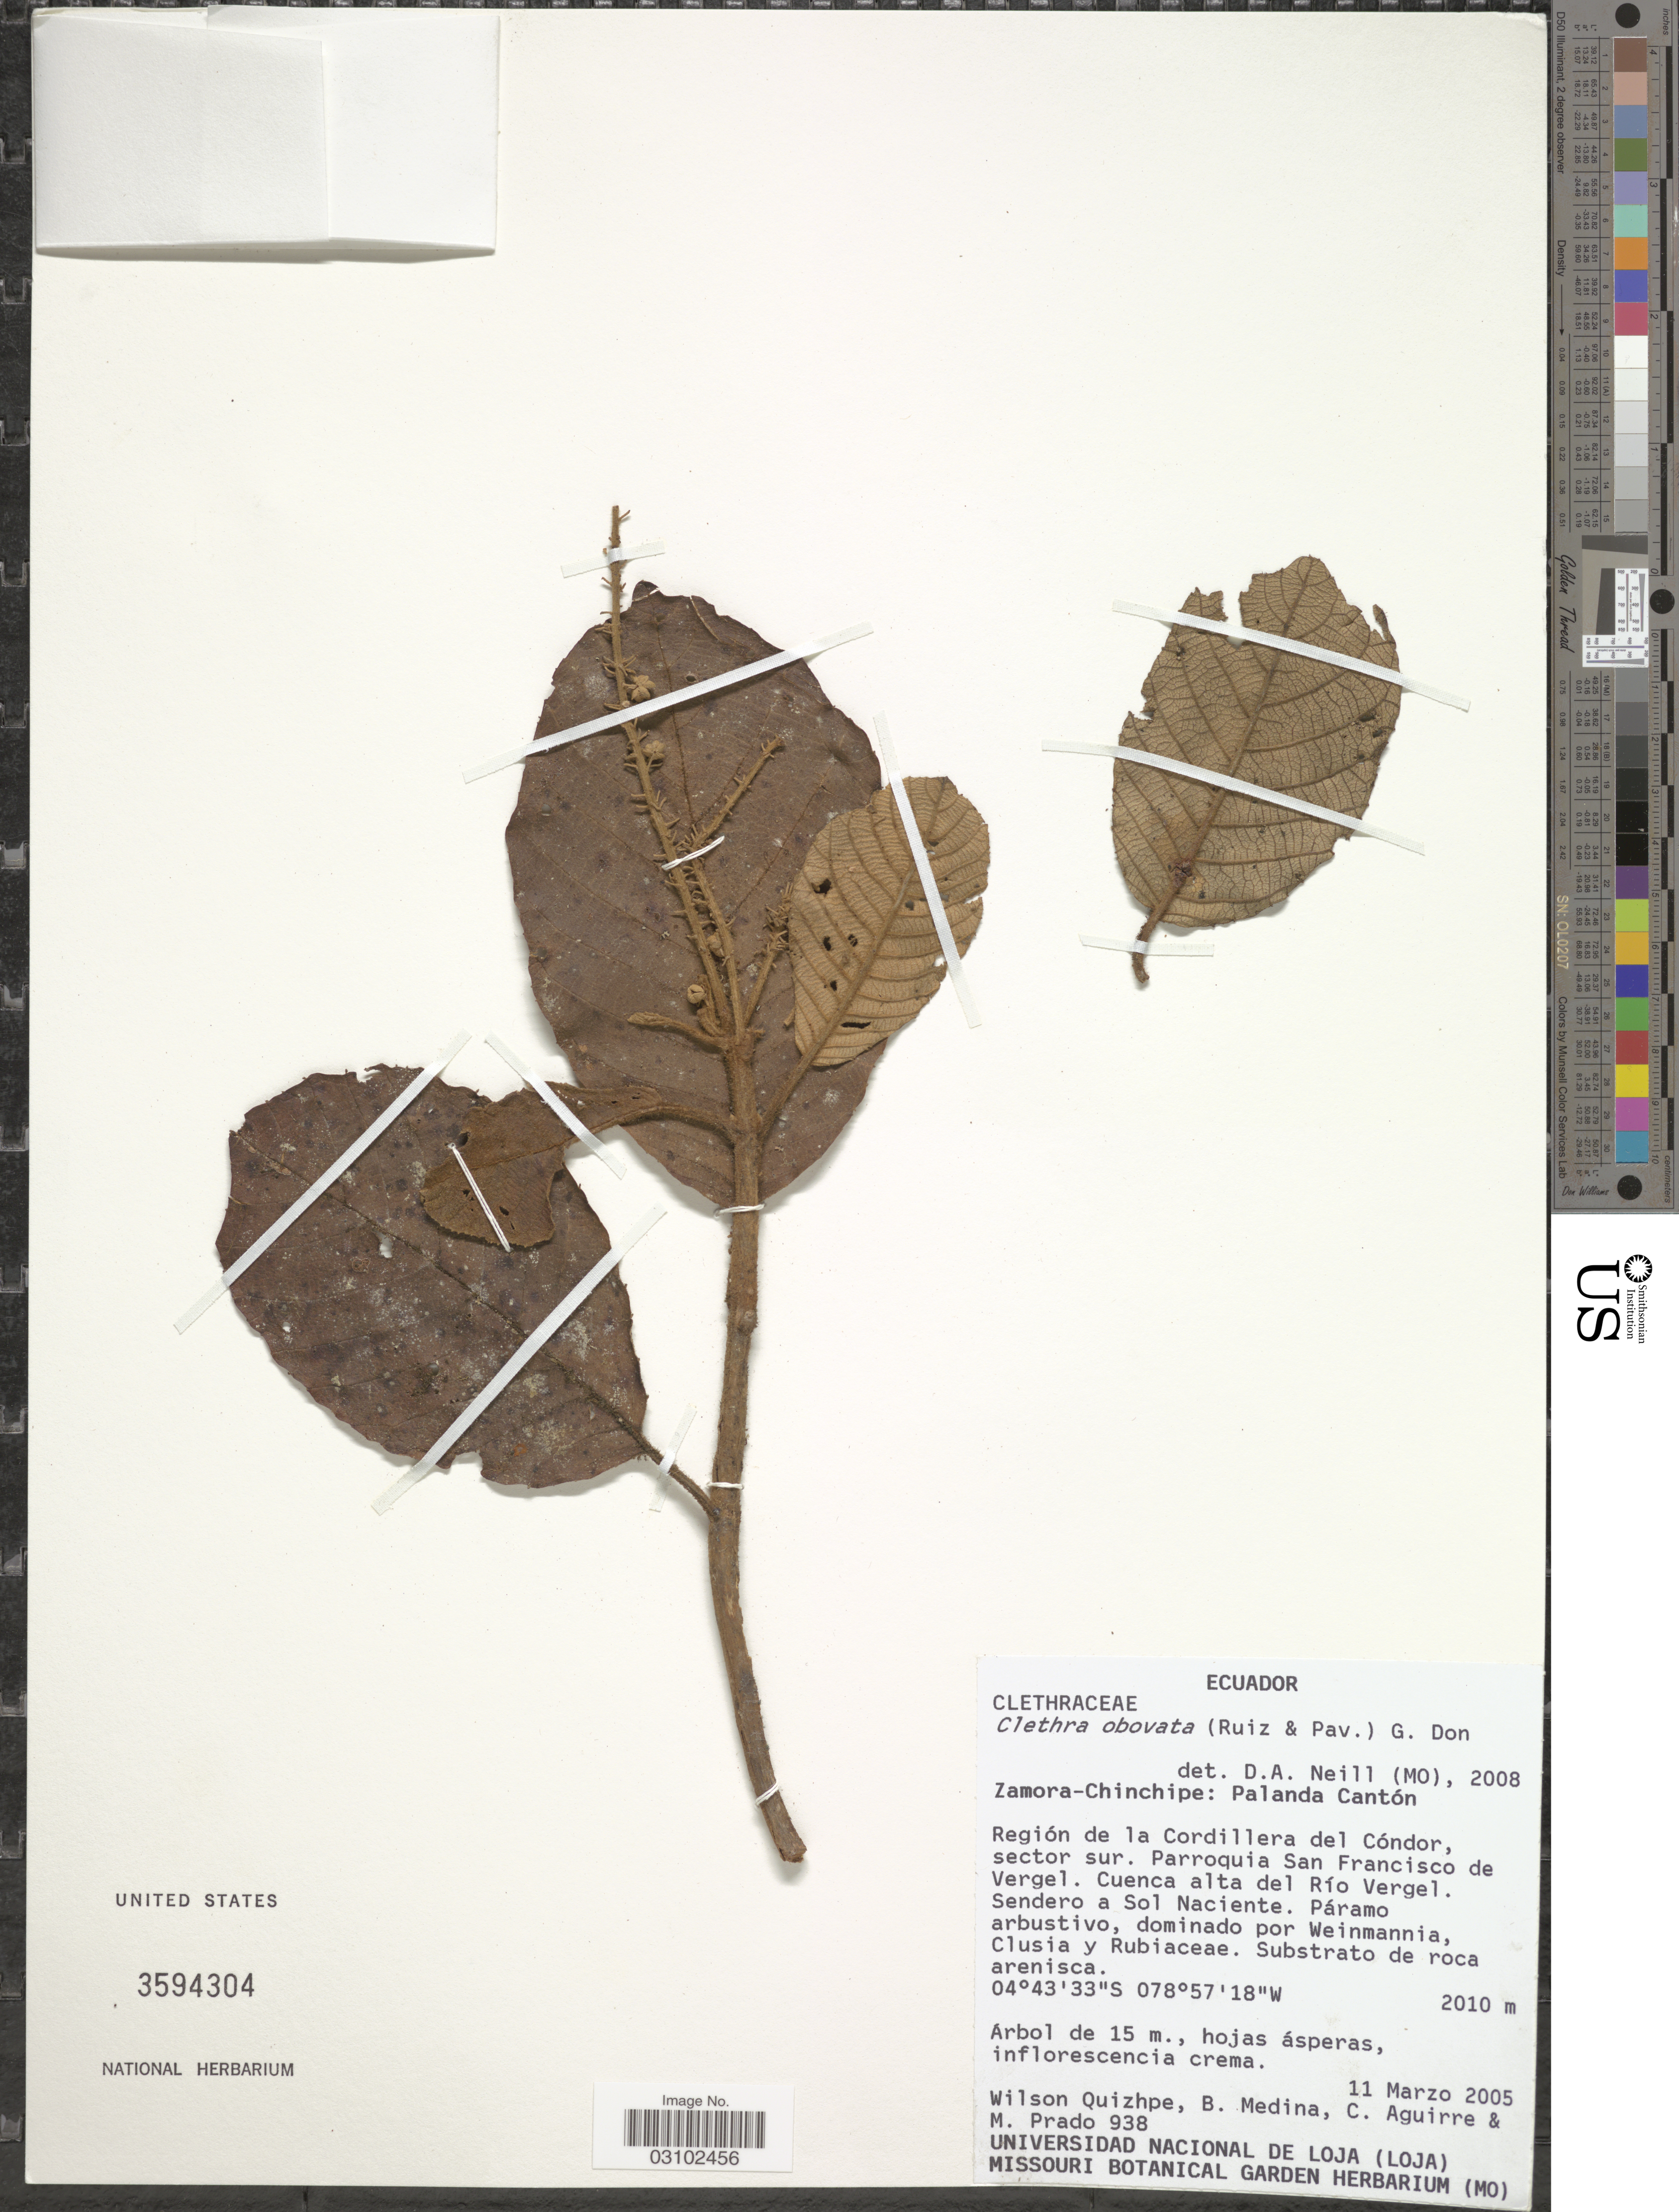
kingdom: Plantae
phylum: Tracheophyta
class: Magnoliopsida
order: Ericales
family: Clethraceae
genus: Clethra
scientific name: Clethra obovata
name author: (Ruiz & Pav.) G. Don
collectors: W. Quizhpe, B. Medina, C. Aguirre & M. Prado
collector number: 938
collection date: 2005-03-11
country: Ecuador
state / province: Zamora-Chinchipe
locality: Palanda Cantón, Región de la Cordillera del Cóndor, sector sur. Parroquia San Francisco de Vergel. Cuenca alta del Río Vergel. Sendero a Sol Naciente.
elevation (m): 2010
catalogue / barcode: US 3594304